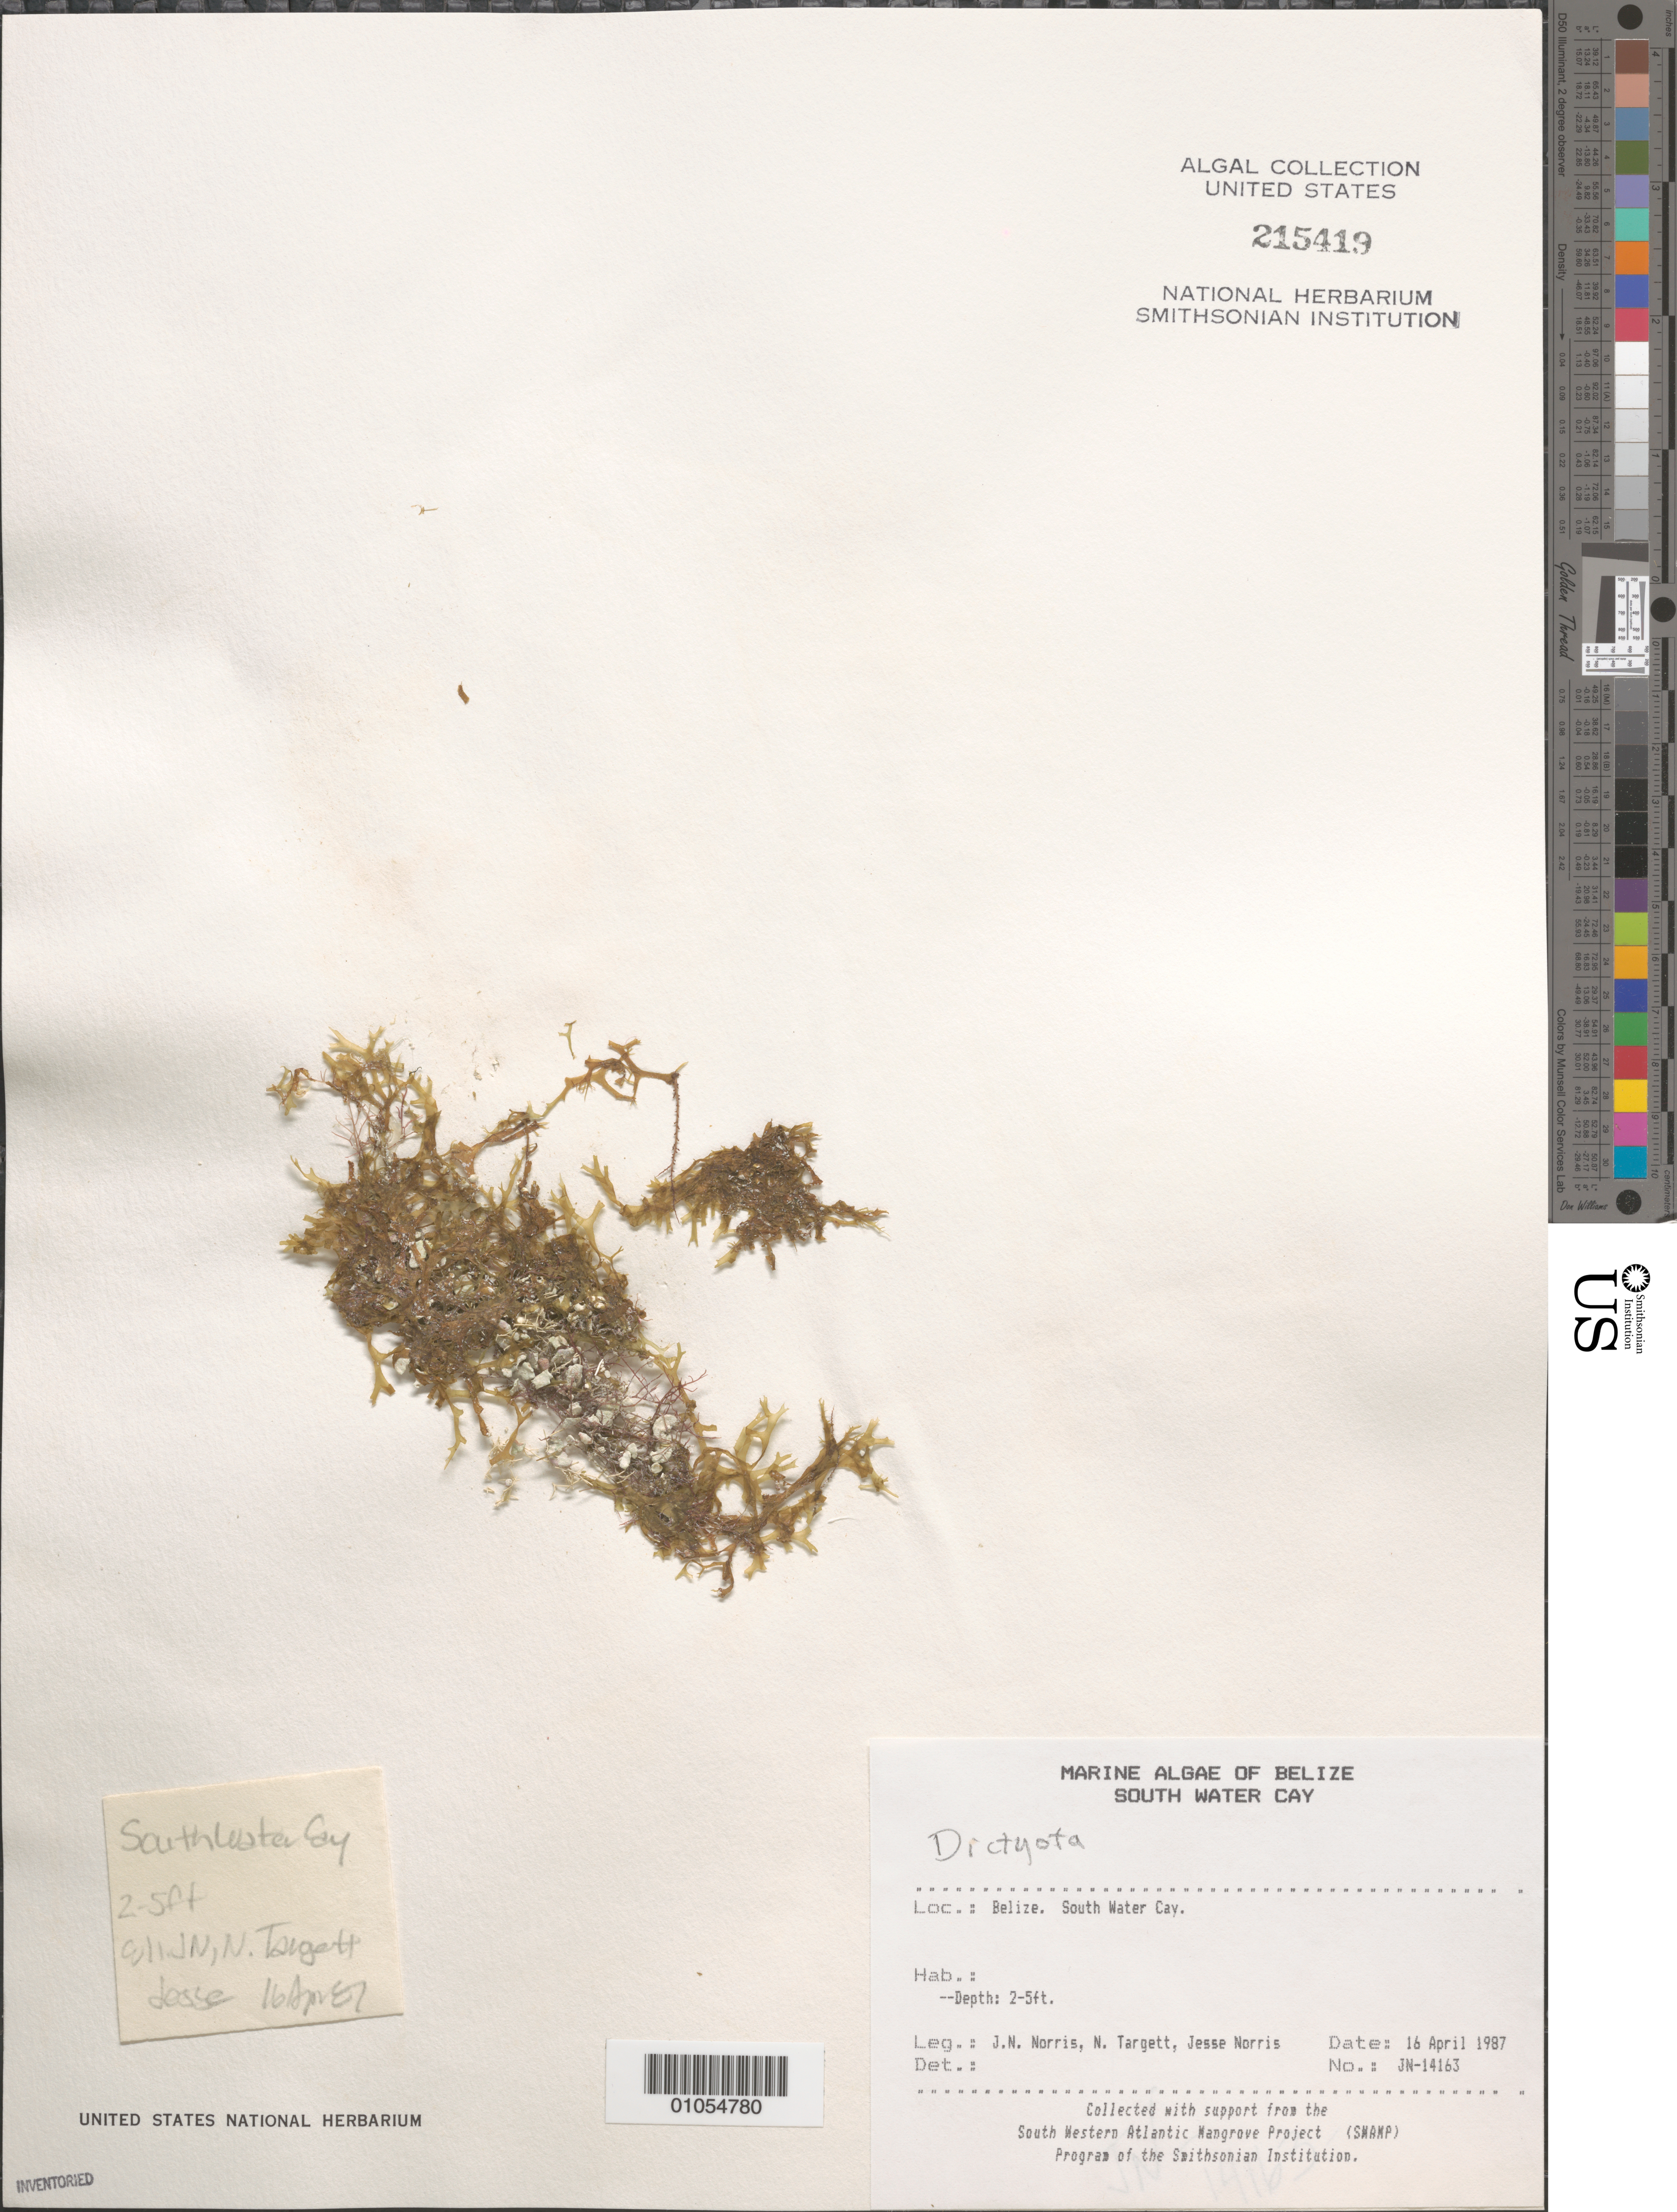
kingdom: Chromista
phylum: Ochrophyta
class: Phaeophyceae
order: Dictyotales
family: Dictyotaceae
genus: Dictyota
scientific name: Dictyota sp.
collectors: J. N. Norris, N. Targett & J. A. Norris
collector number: JN-14163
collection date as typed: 16 Apr 1987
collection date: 1987-04-16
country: Belize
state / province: Stann Creek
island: South Water Cay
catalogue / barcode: US 215419